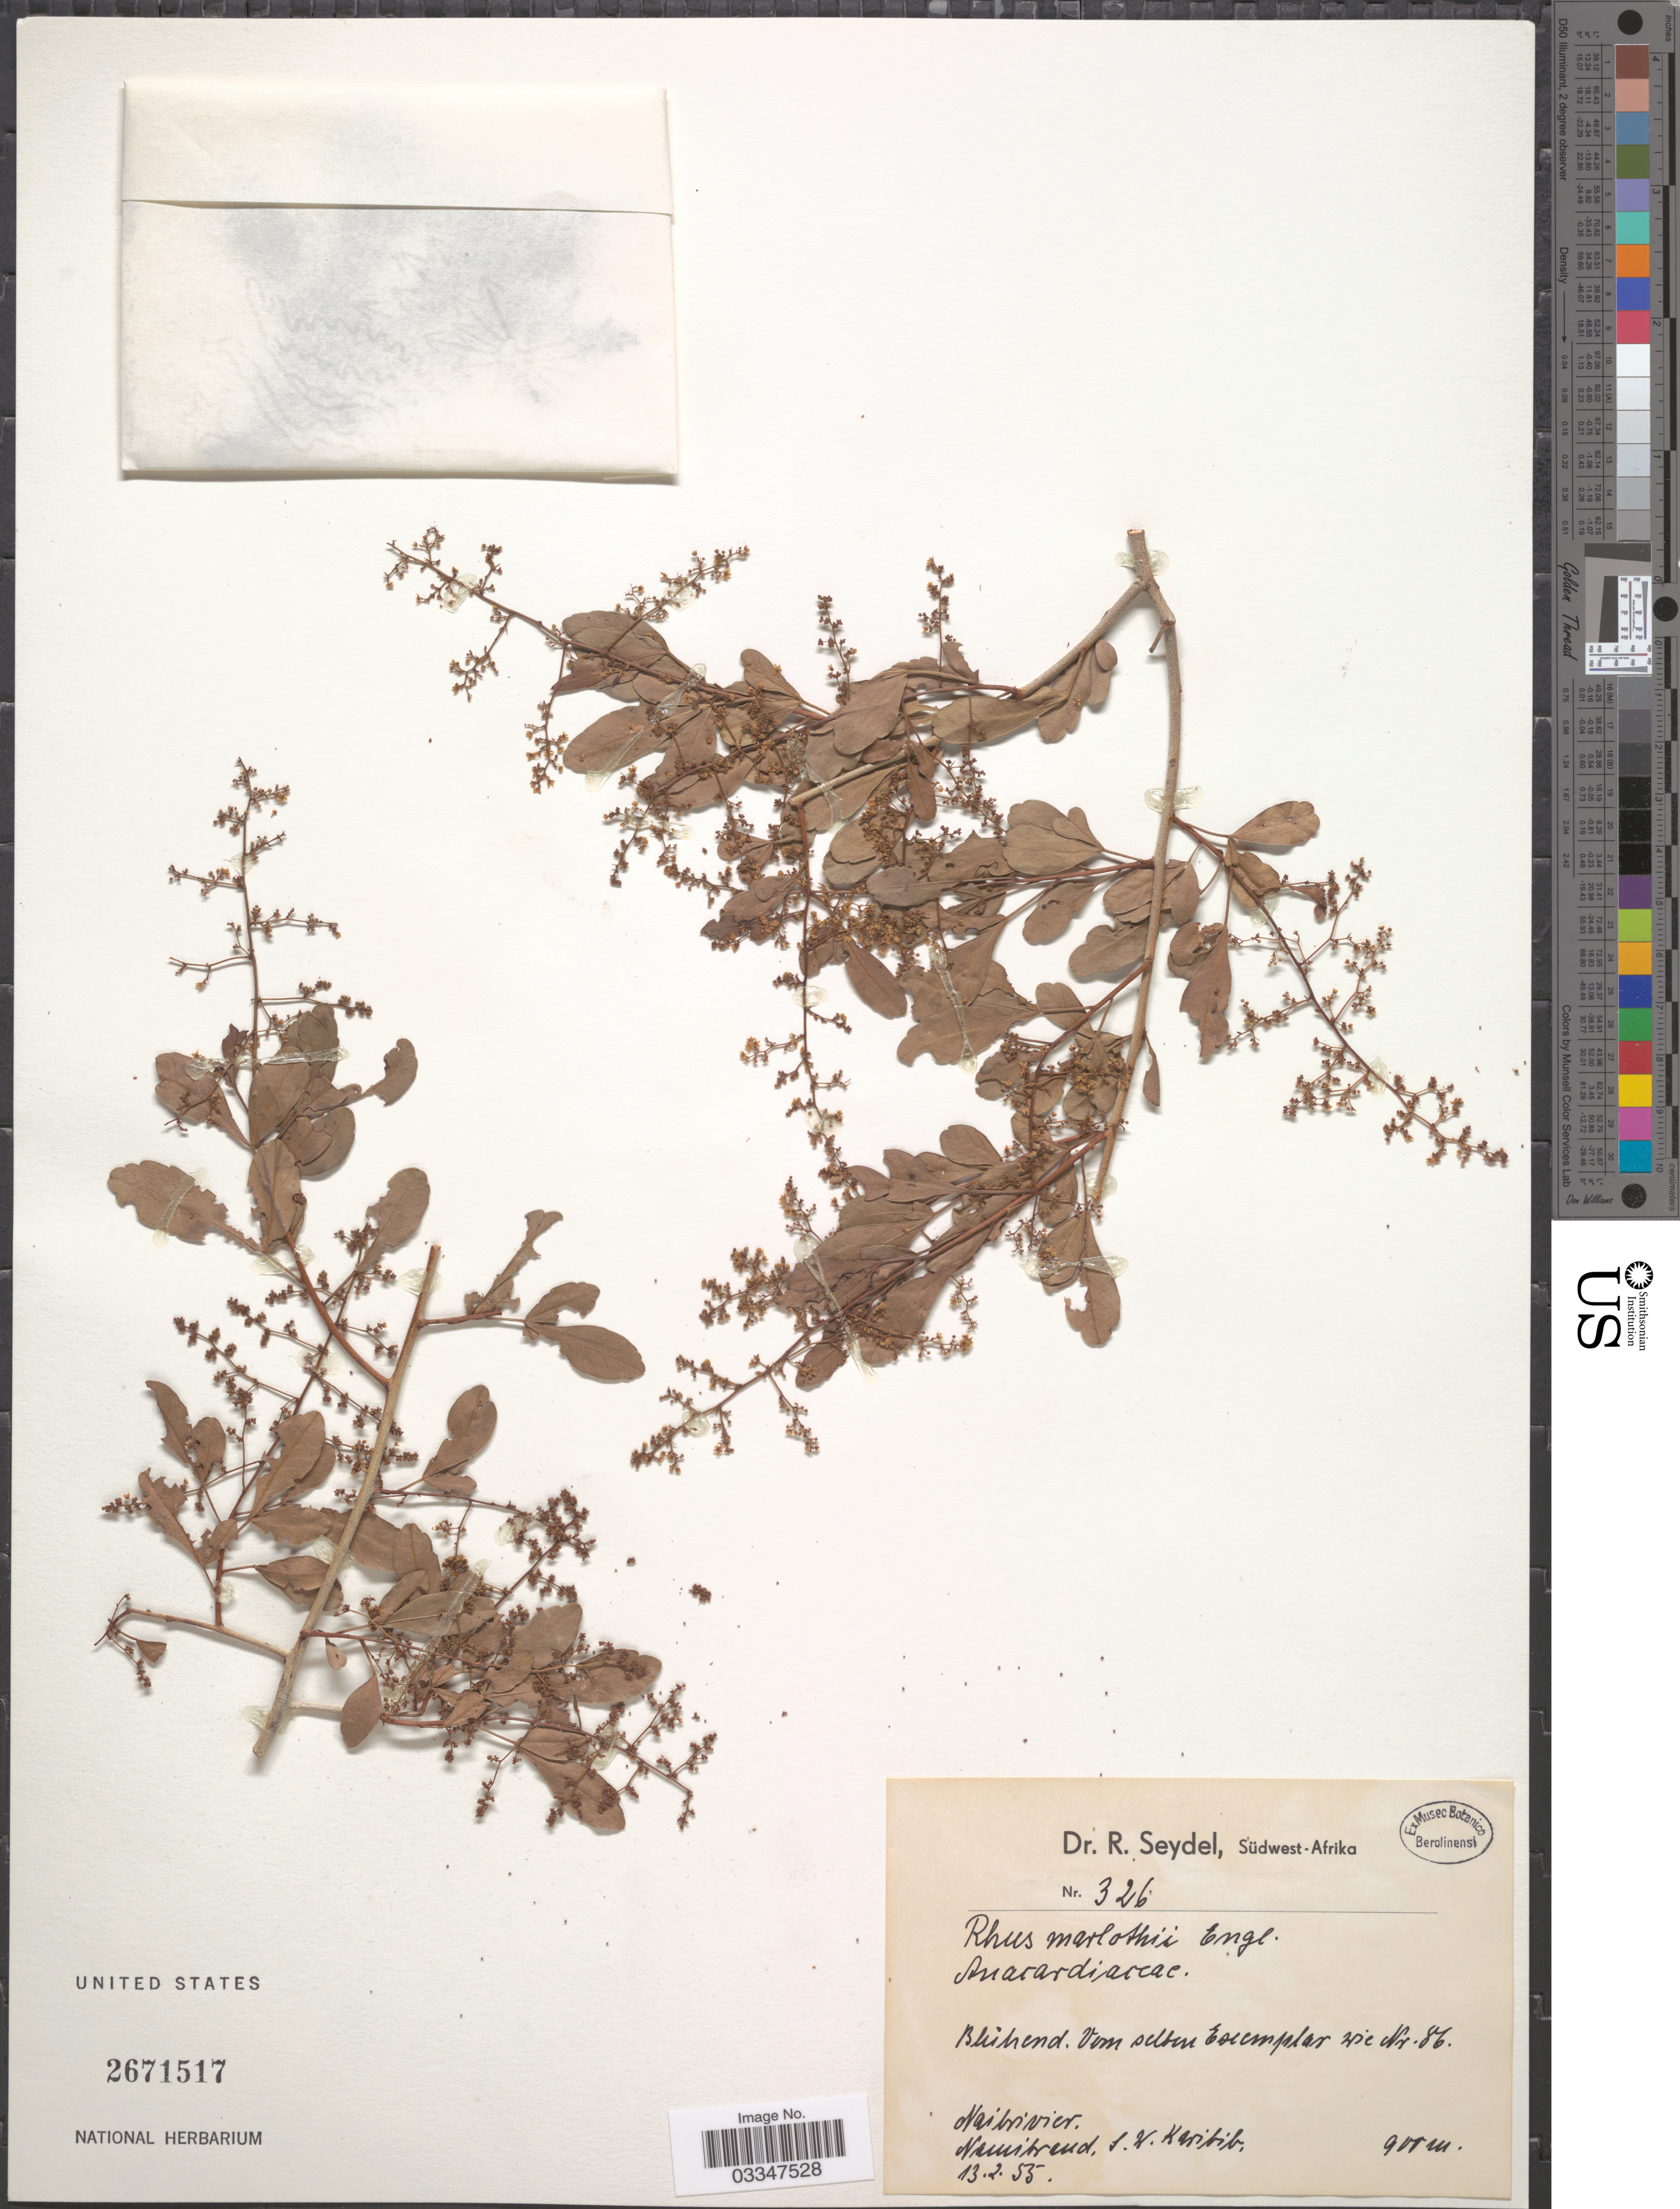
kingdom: Plantae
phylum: Tracheophyta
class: Magnoliopsida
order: Sapindales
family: Anacardiaceae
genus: Rhus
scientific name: Rhus marlothii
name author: Engl.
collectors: R. Seydel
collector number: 326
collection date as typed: Transcribed d/m/y: 13/2/55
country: Namibia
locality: Südwest-Afrika. Naibrivier. Namibrand, S.W. Karibib.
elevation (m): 900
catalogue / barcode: US 2671517